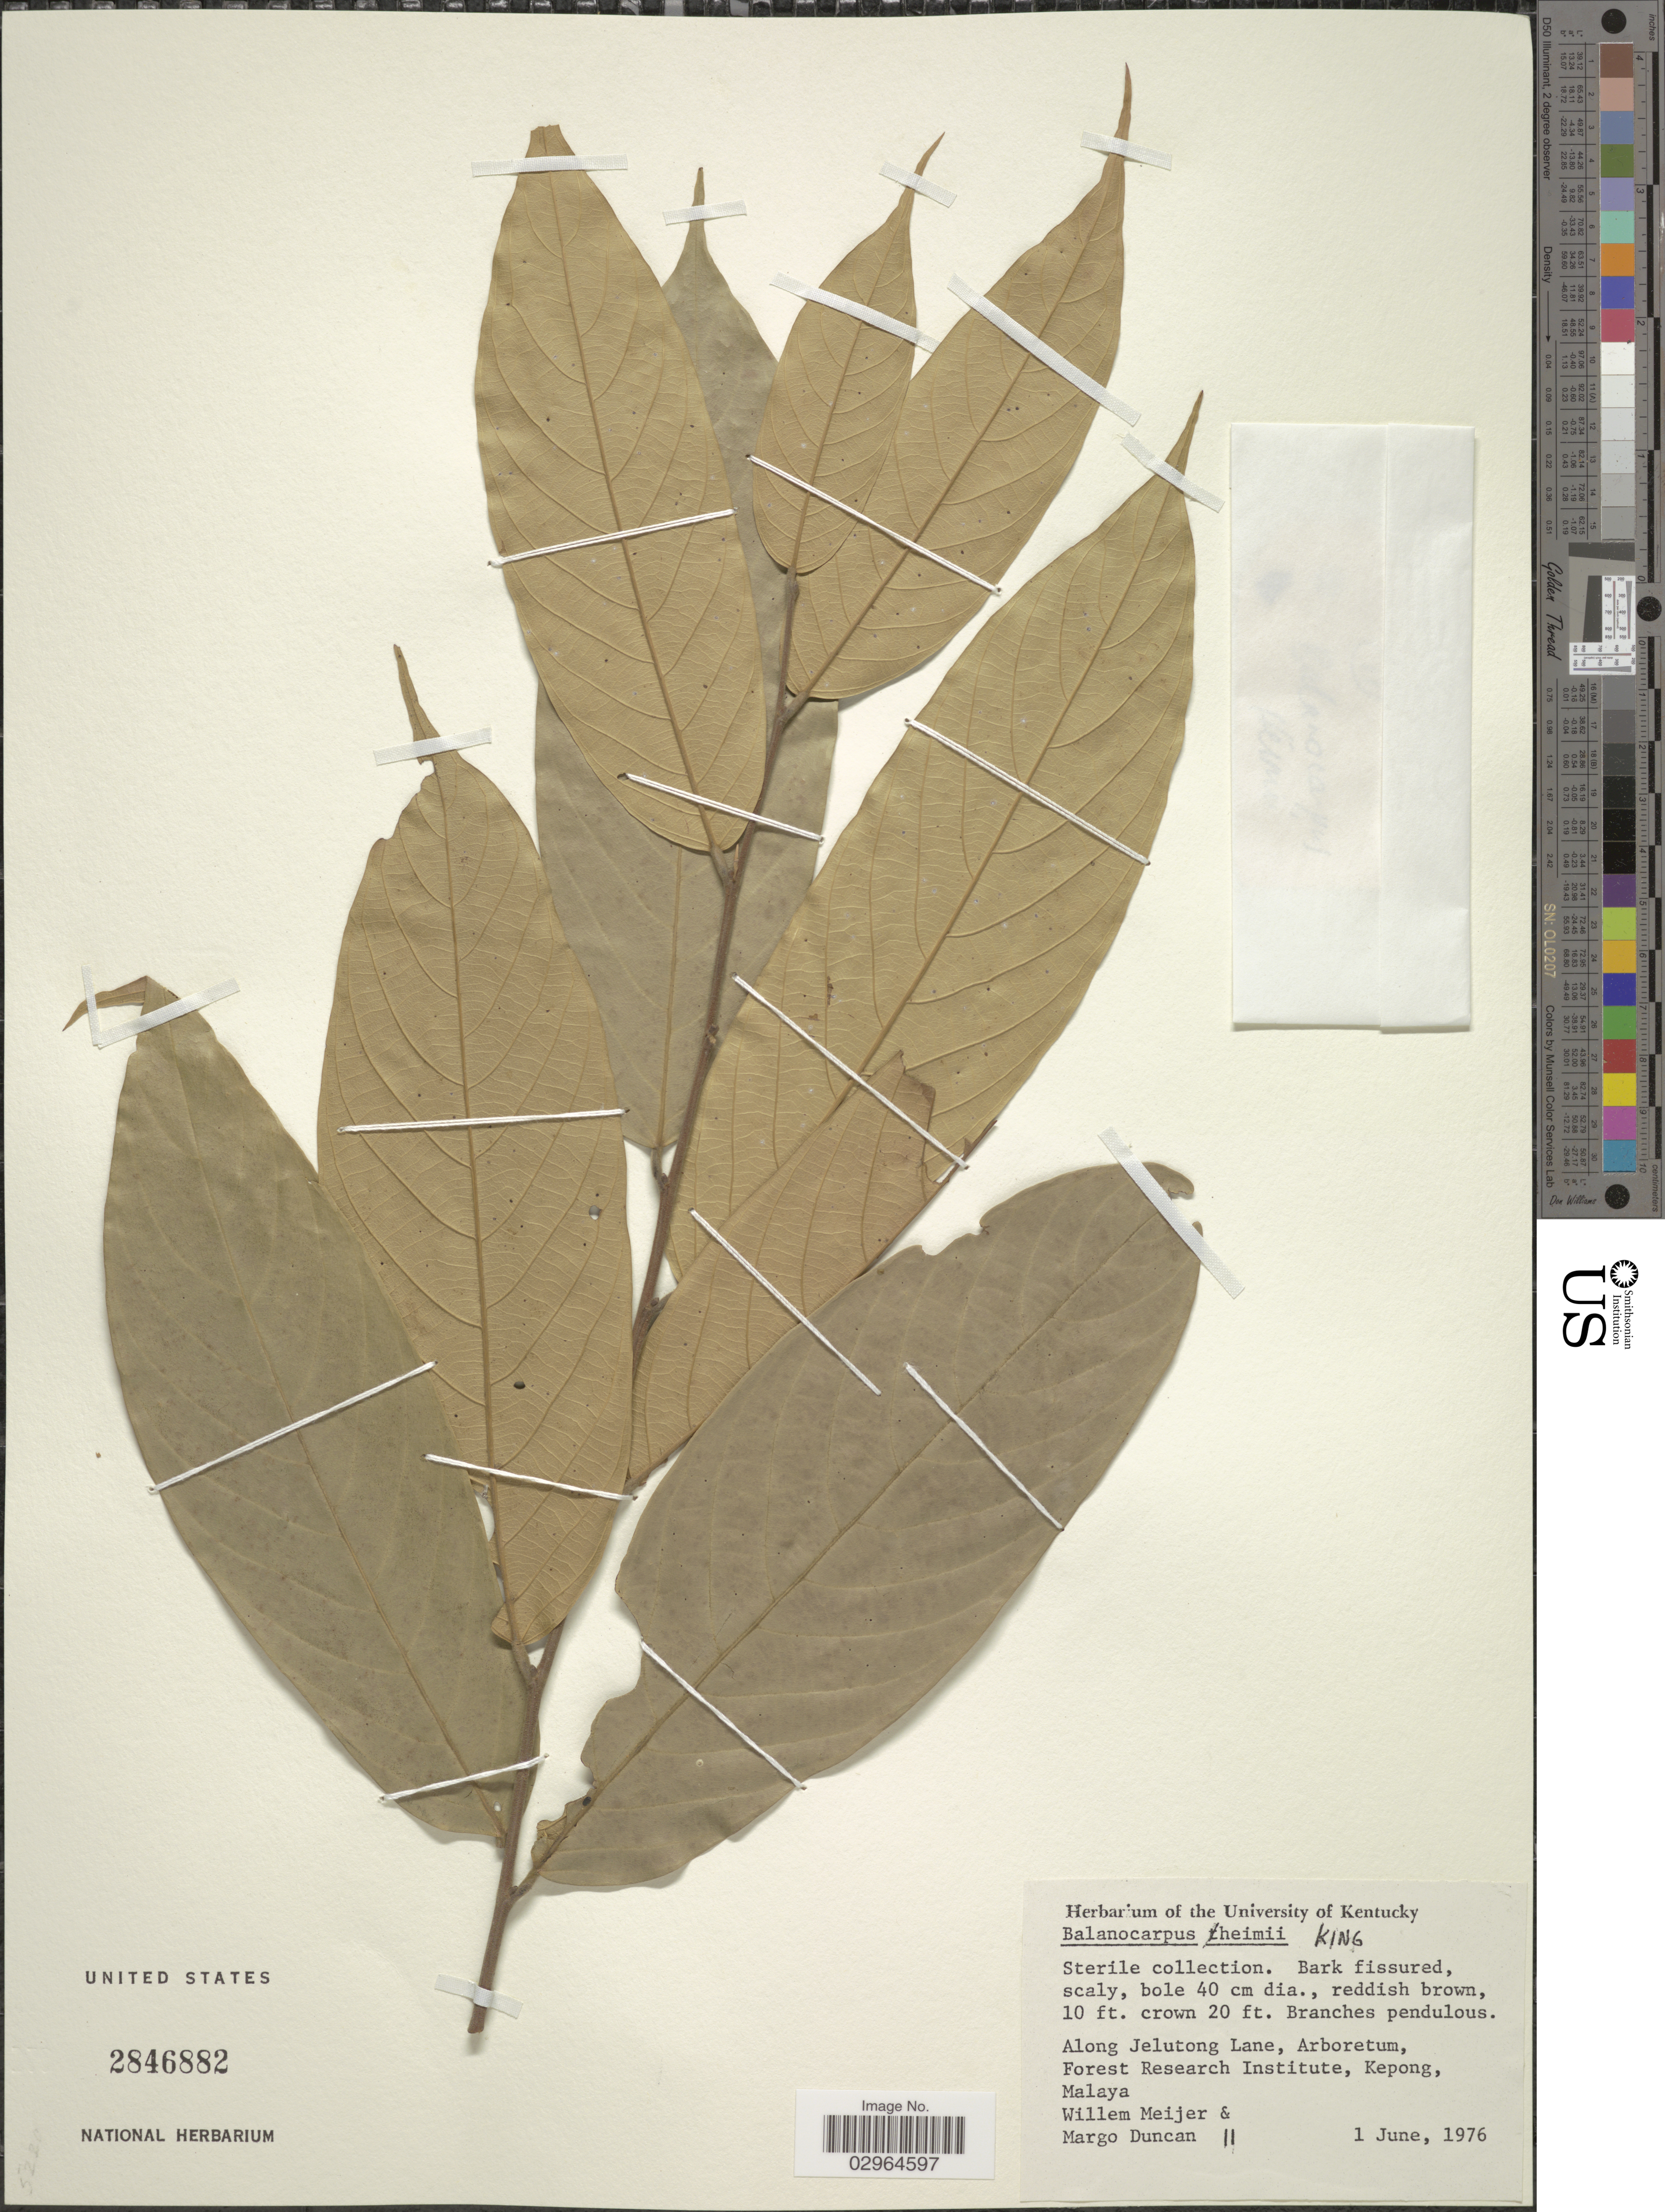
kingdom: Plantae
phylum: Tracheophyta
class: Magnoliopsida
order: Malvales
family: Dipterocarpaceae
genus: Neobalanocarpus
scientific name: Neobalanocarpus heimii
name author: (King) P.S. Ashton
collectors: W. Meijer & M. Duncan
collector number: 11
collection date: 1976-06-01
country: Malaysia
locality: Along Jelutong Lane, Arboretum, Forest Research Institute, Kepong, Malaya.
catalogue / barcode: US 2846882